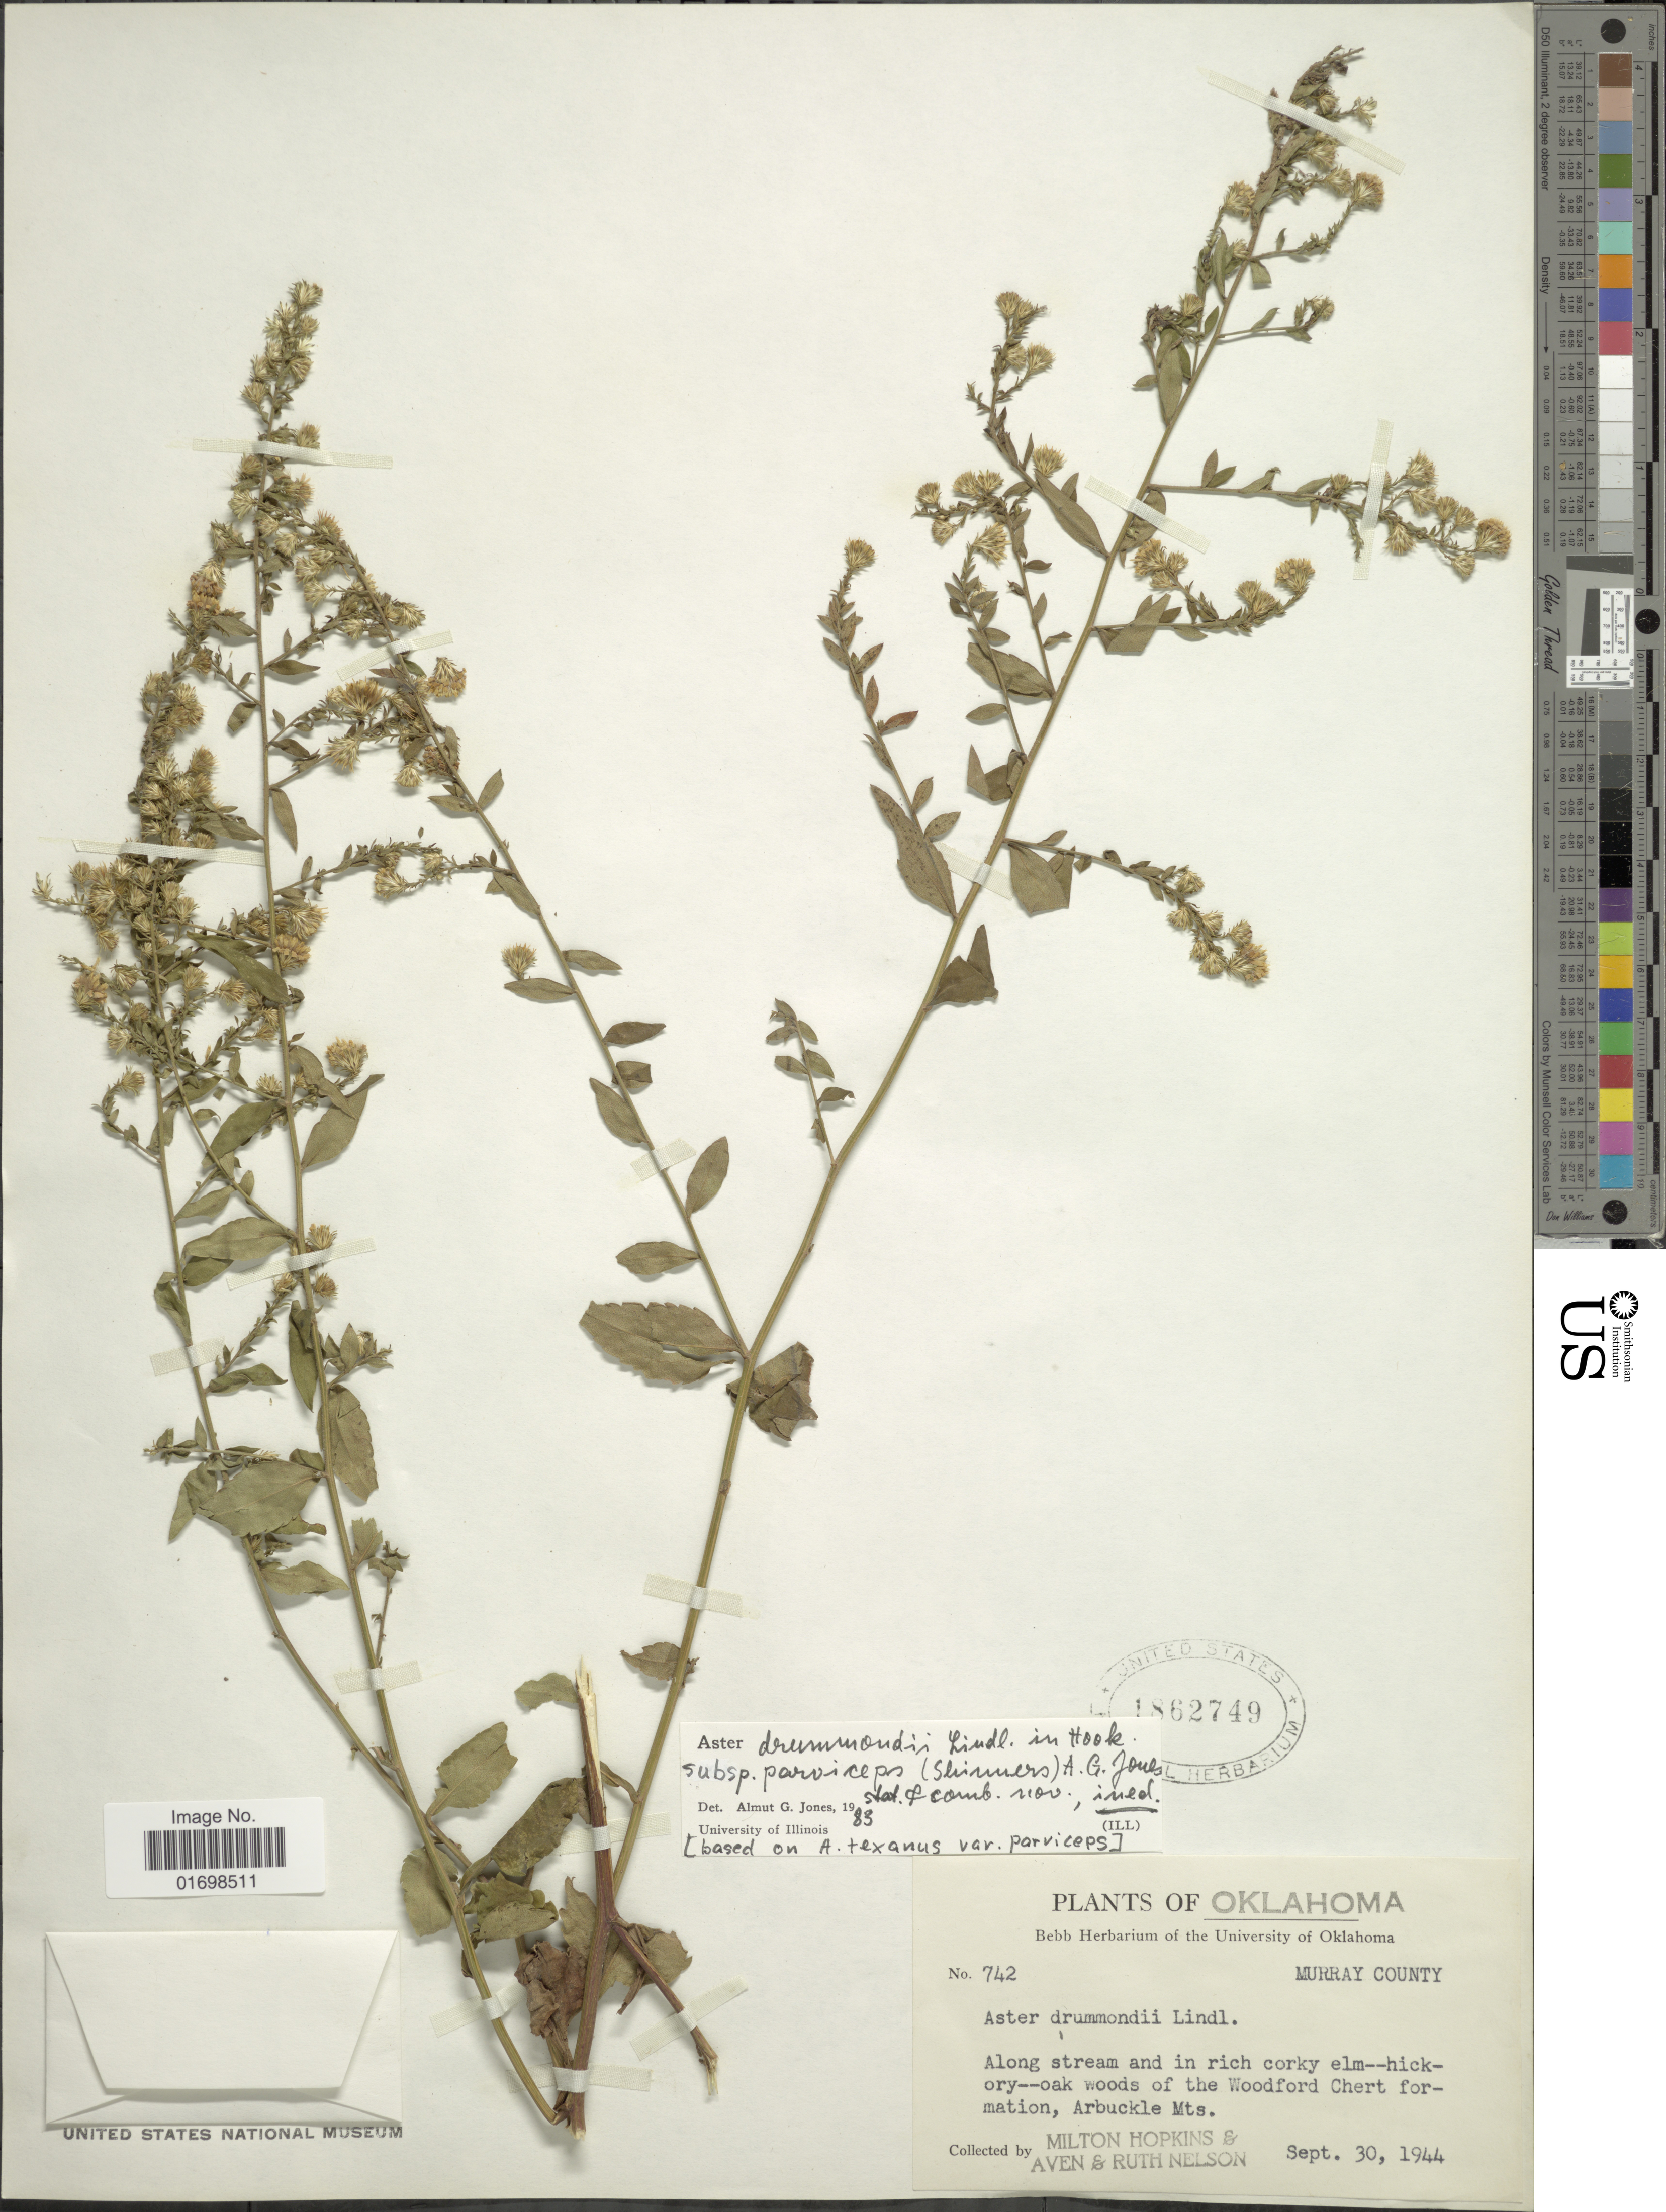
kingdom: Plantae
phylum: Tracheophyta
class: Magnoliopsida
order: Asterales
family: Asteraceae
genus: Symphyotrichum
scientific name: Symphyotrichum drummondii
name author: (Lindl.) G.L. Nesom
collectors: M. Hopkins, A. Nelson & R. A. Nelson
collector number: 742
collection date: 1944-09-30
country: United States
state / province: Oklahoma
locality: Murray County. Oak woods of the Woodford Chert formation, Arbuckle Mts.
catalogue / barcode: US 1862749